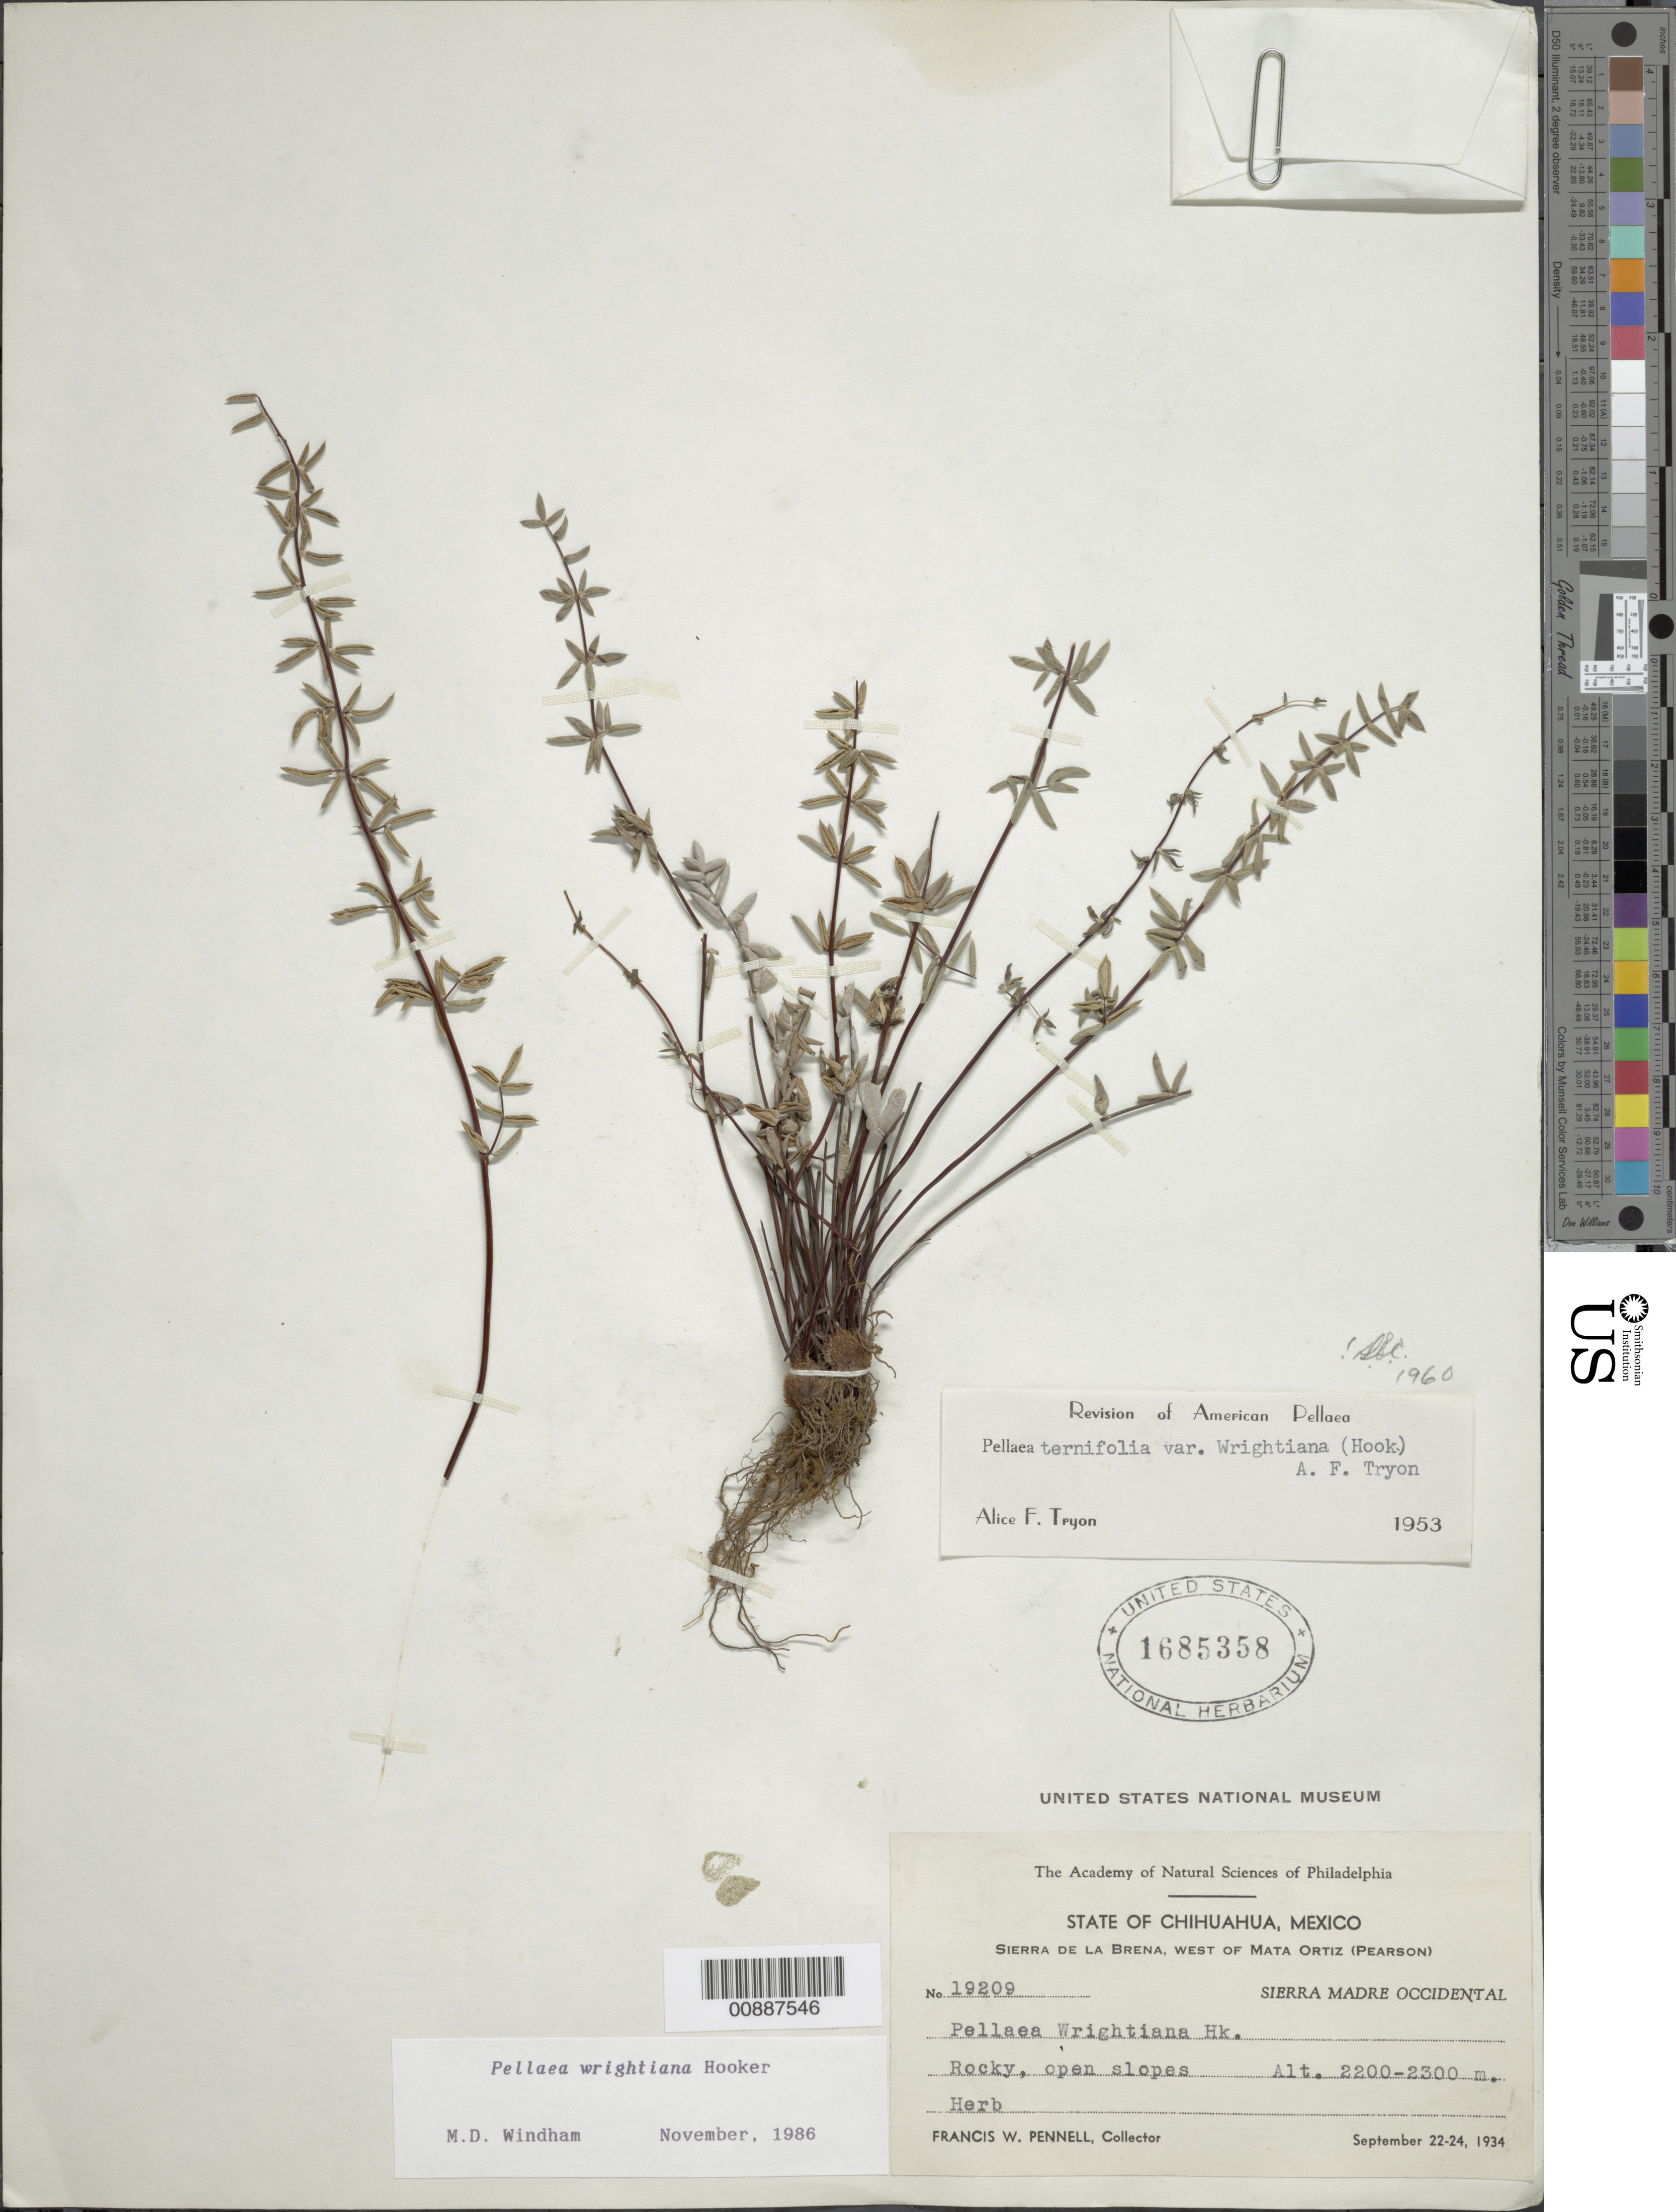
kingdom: Plantae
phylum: Tracheophyta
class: Polypodiopsida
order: Polypodiales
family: Pteridaceae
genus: Pellaea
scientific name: Pellaea wrightiana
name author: Hook.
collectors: F. W. Pennell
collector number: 19209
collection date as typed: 22 Sep 1934 to 24 Sep 1934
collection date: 1934-09-22/1934-09-24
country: Mexico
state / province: Chihuahua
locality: Sierra de la Breña, west of Mata Ortiz (Pearson). Sierra Madre Occidental, Chihuahua.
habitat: Rocky, open slopes.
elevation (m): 2300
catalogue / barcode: US 1685358